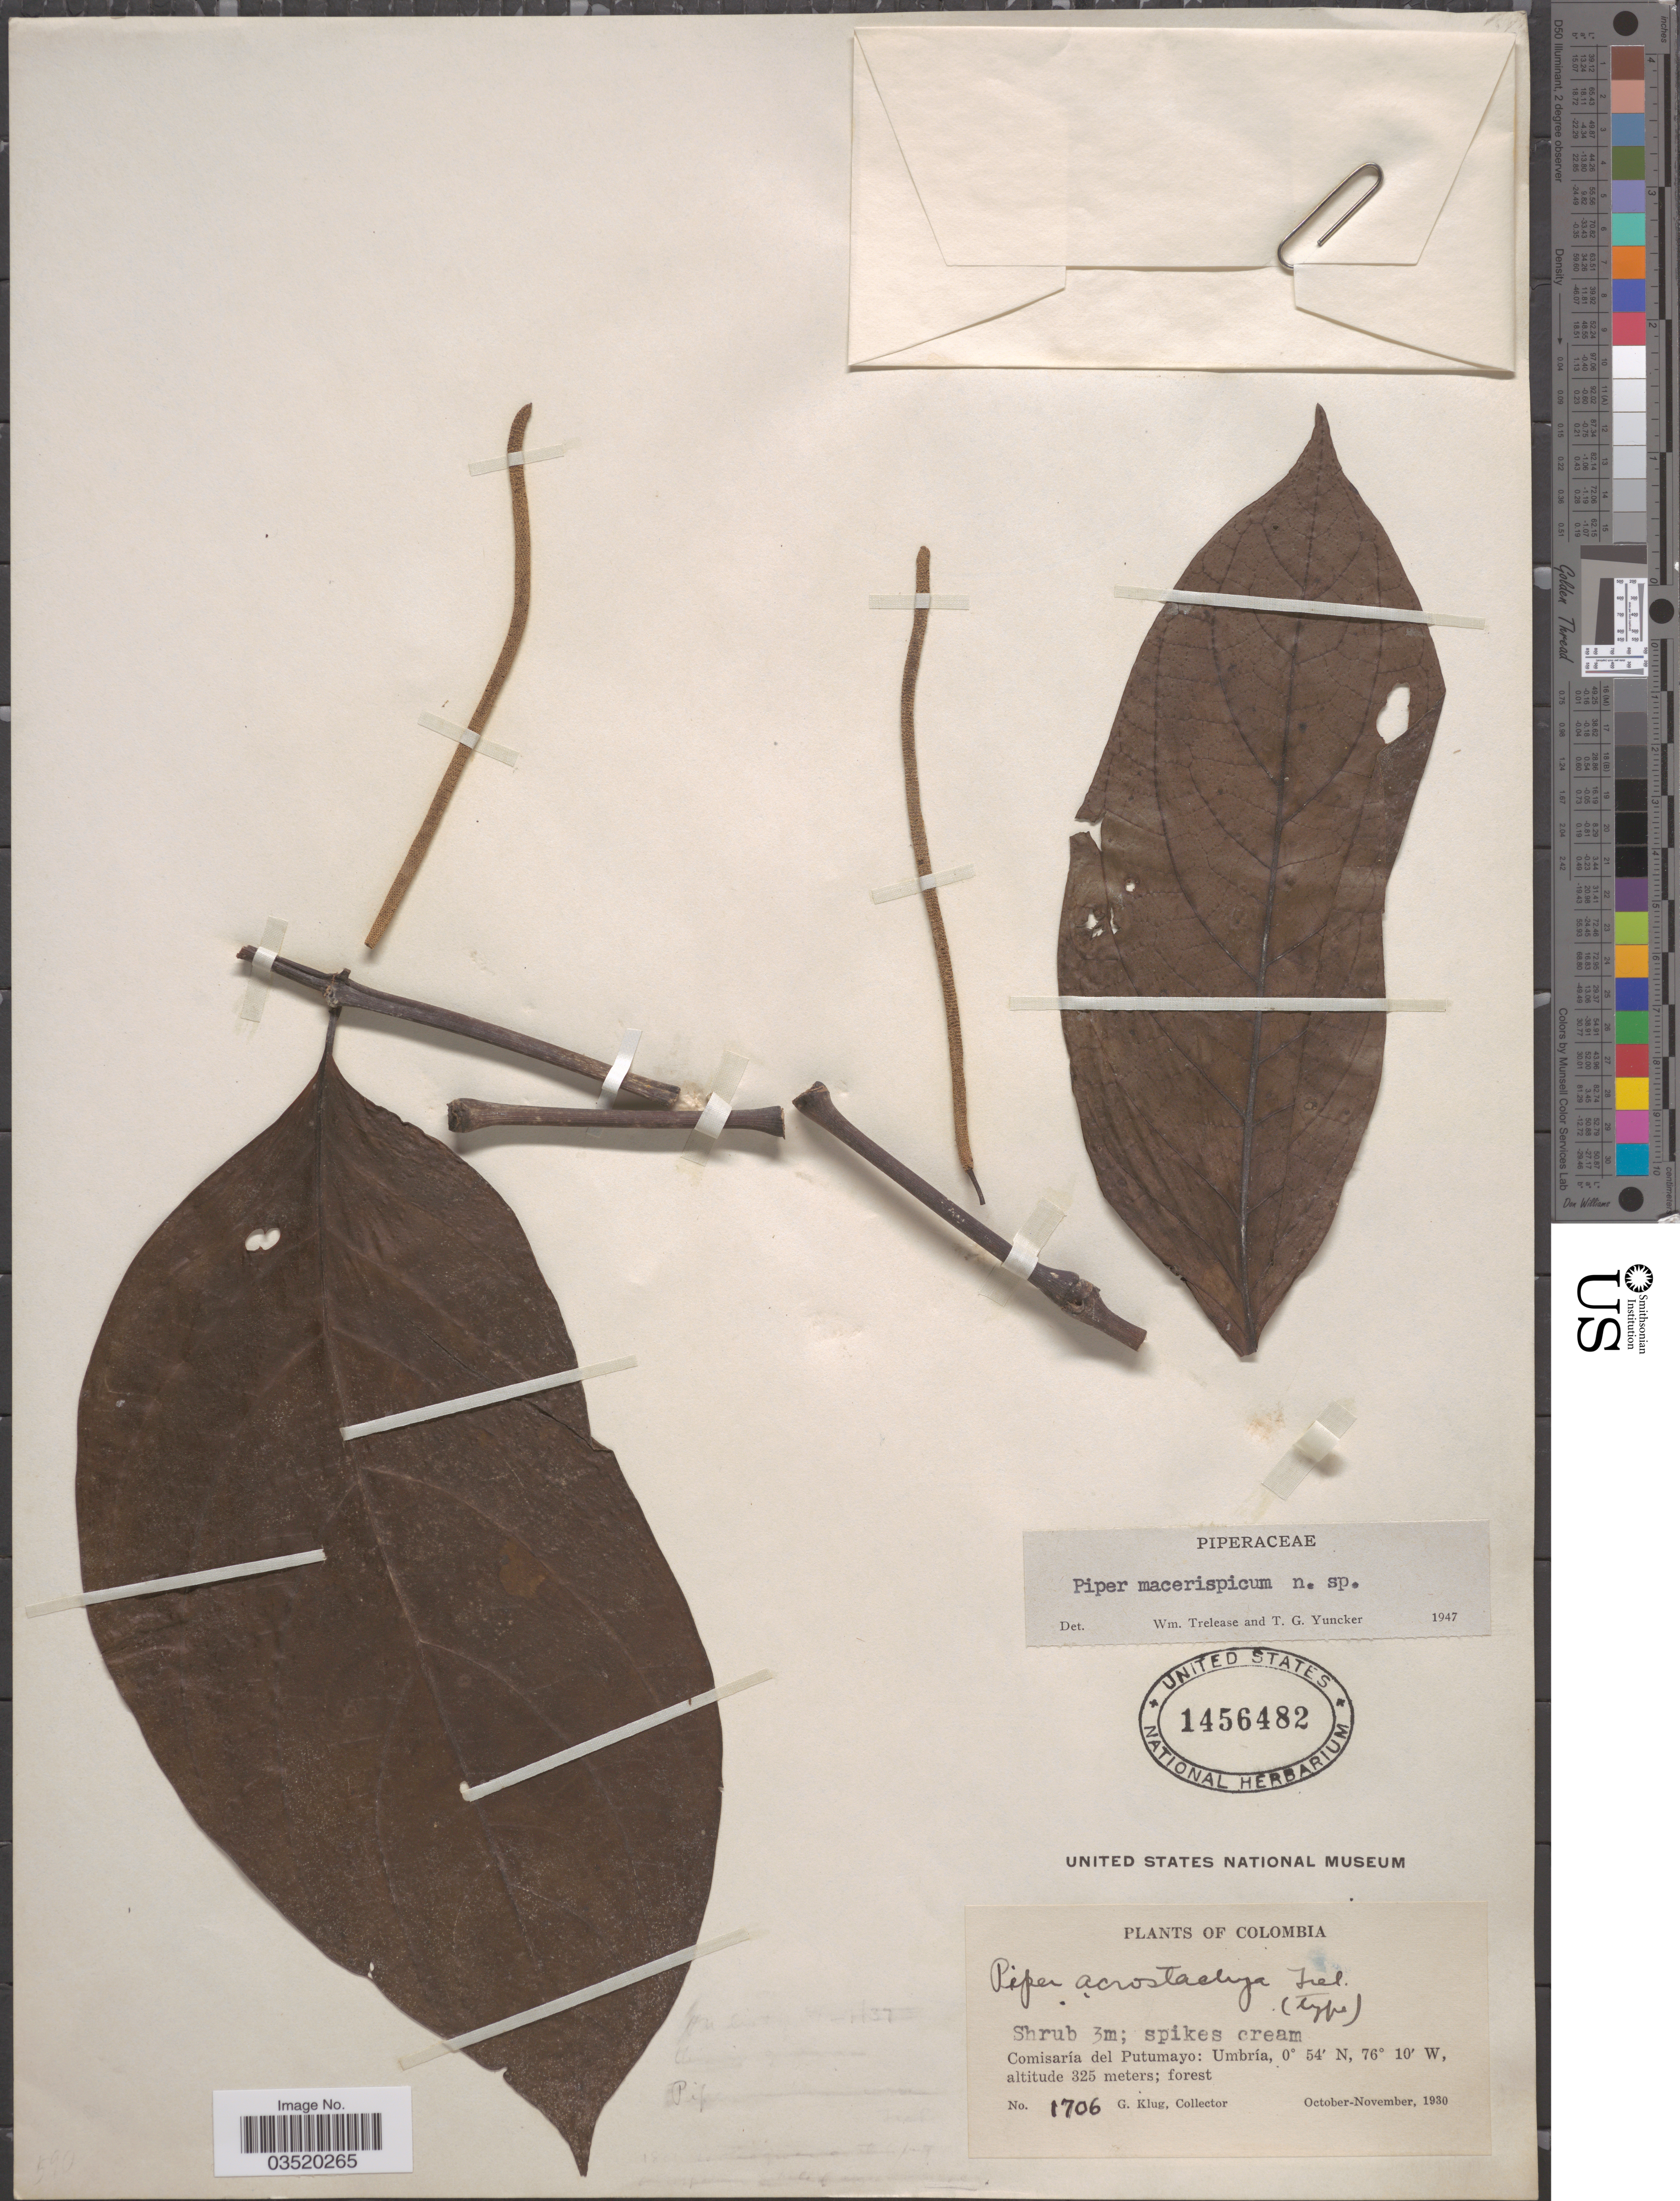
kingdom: Plantae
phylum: Tracheophyta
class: Magnoliopsida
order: Piperales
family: Piperaceae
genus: Piper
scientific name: Piper macerispicum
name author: Trel. & Yunck.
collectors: G. Klug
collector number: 1706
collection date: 1930-10/1930-11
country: Colombia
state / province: Putumayo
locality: Comisaría del Putumayo: Umbría.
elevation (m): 325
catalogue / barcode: US 1456482